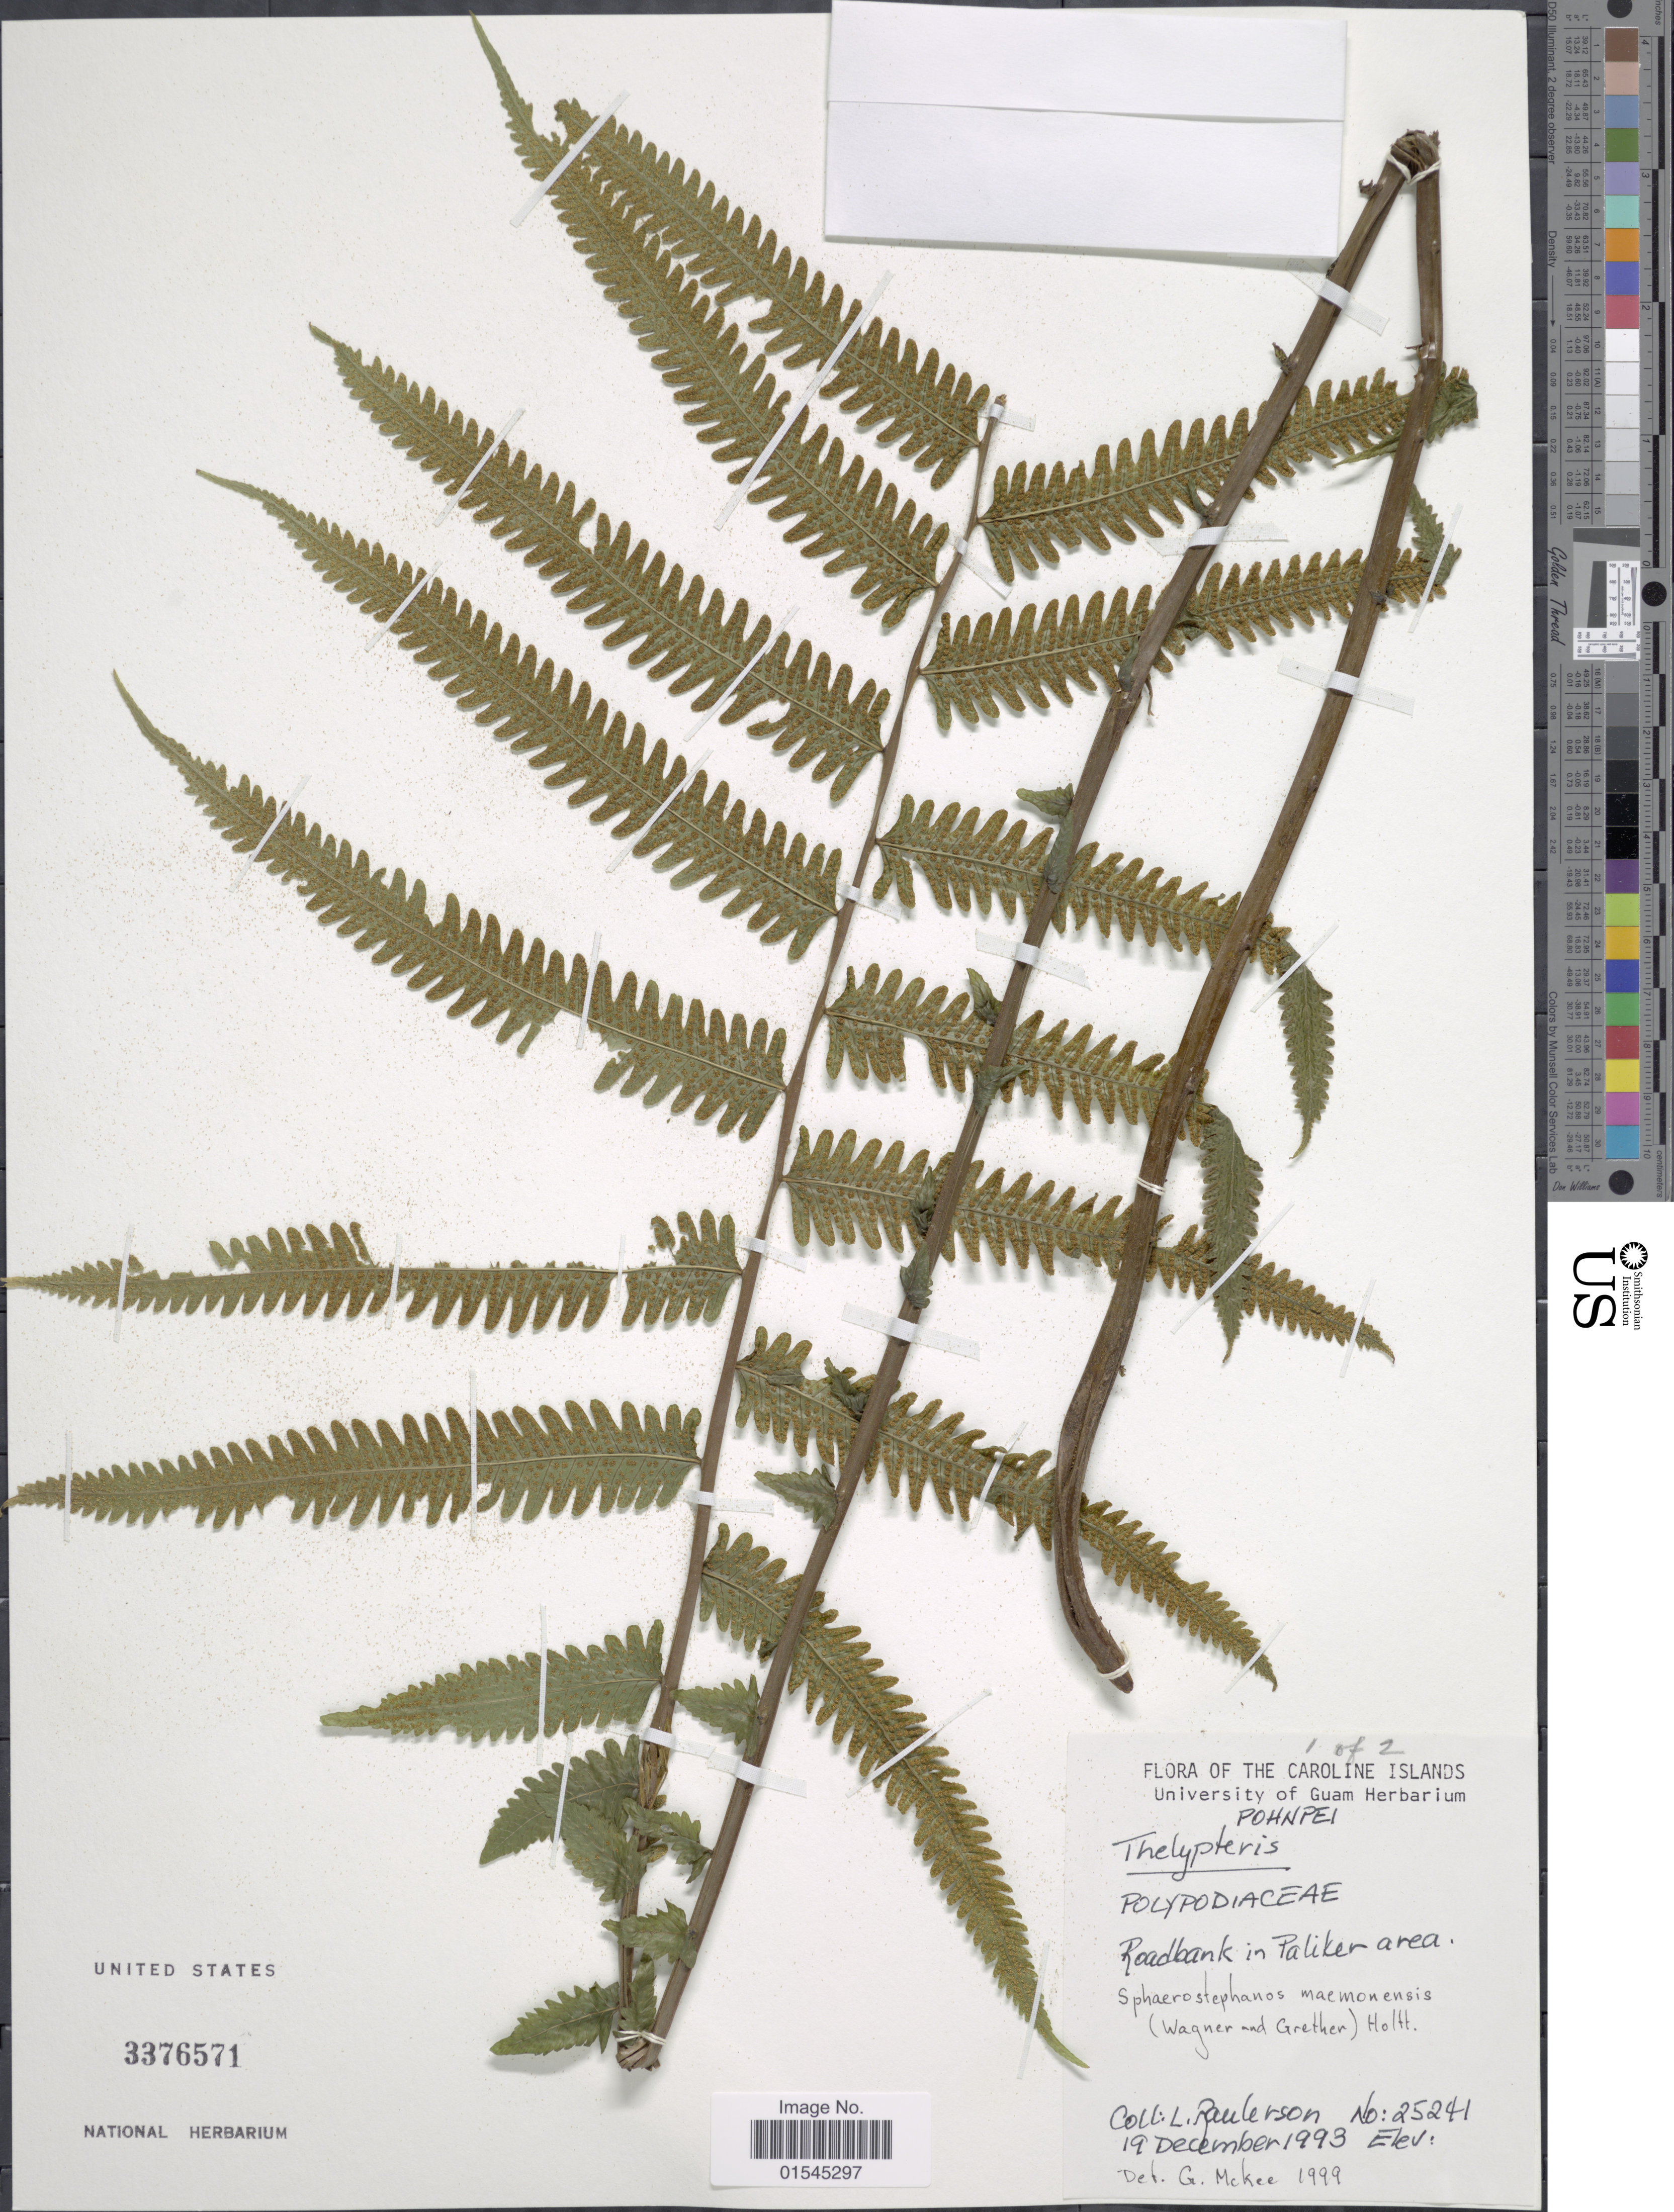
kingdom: Plantae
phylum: Tracheophyta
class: Polypodiopsida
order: Polypodiales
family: Thelypteridaceae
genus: Sphaerostephanos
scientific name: Sphaerostephanos heterocarpus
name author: (Blume) Holttum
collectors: L. Raulerson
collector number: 25241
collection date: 1993-12-19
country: Micronesia, Federated States of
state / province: Pohnpei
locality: The Caroline Islands. Roadbank in Paliker area.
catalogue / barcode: US 3376571